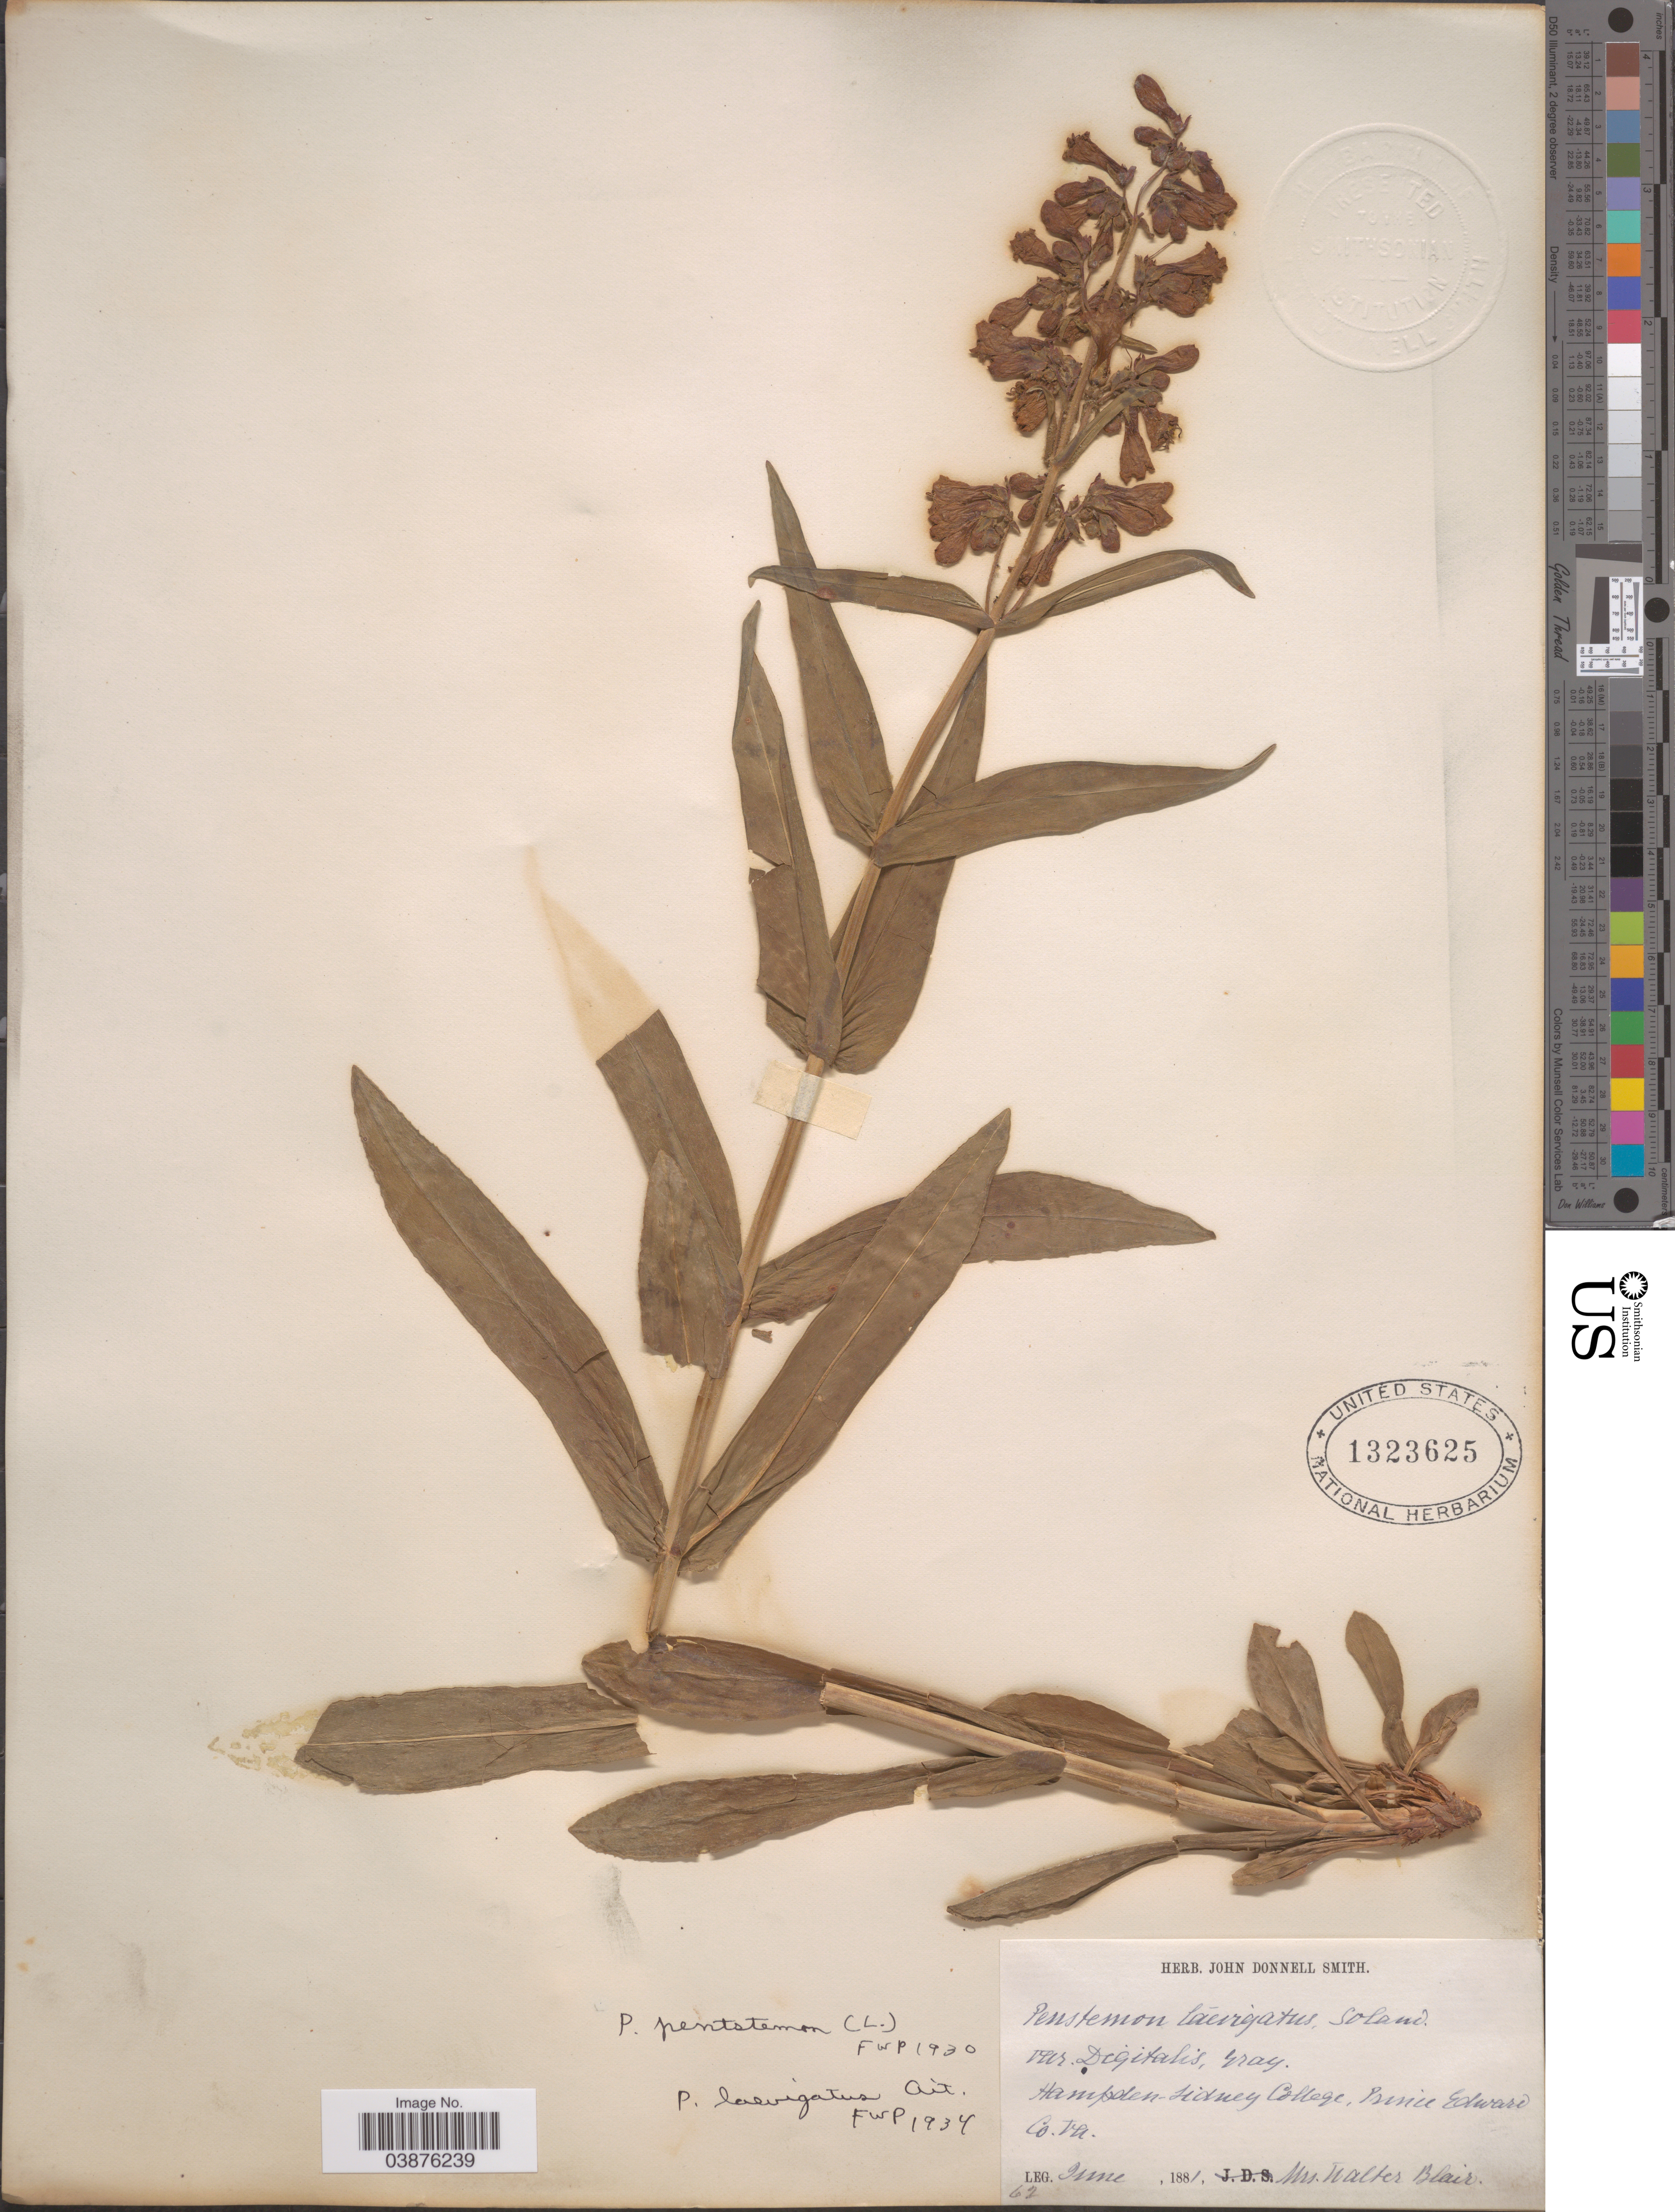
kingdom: Plantae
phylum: Tracheophyta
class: Magnoliopsida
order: Lamiales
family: Plantaginaceae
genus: Penstemon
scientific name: Penstemon laevigatus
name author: Aiton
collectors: W. Blair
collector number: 62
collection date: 1881-06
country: United States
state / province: Virginia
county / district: Prince Edward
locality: Hampden - Sidney College, Prince Edward Co.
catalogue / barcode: US 1323625